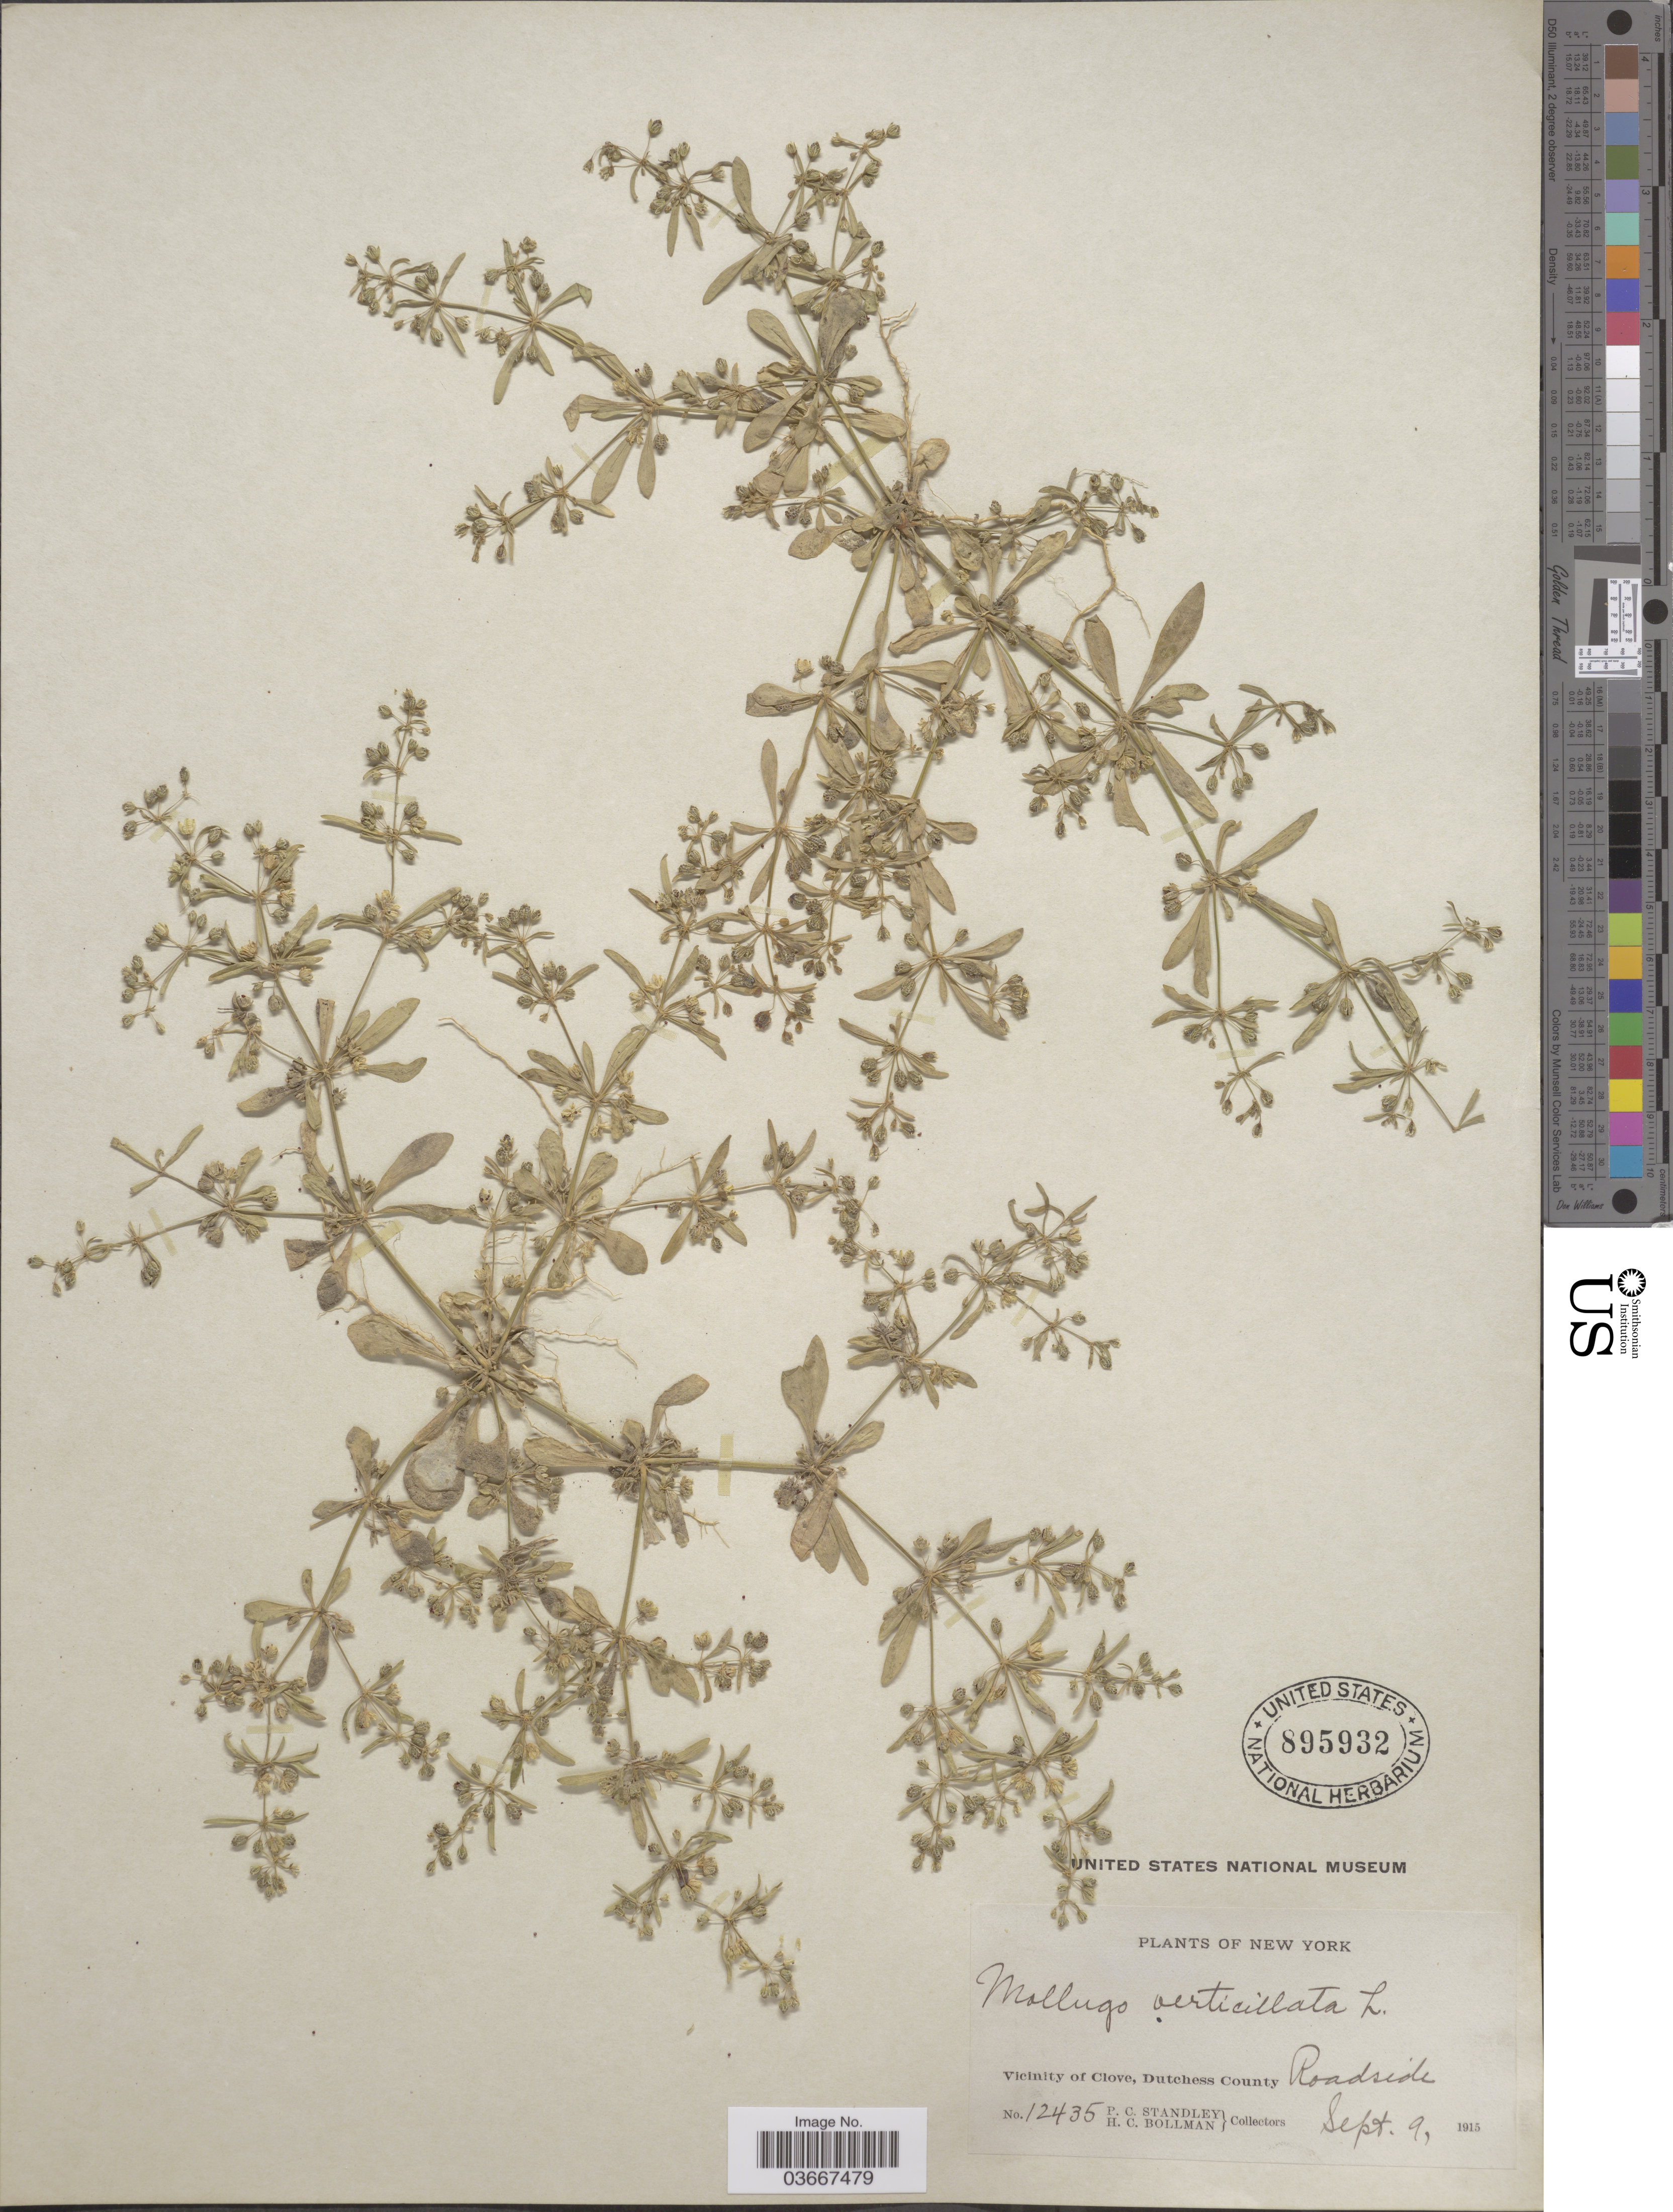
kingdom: Plantae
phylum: Tracheophyta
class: Magnoliopsida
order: Caryophyllales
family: Molluginaceae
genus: Mollugo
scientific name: Mollugo verticillata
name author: L.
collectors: P. C. Standley & H. C. Bollman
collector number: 12435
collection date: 1915-09-09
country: United States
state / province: New York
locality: Vicinity of Clove, Dutchess County.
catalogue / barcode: US 895932